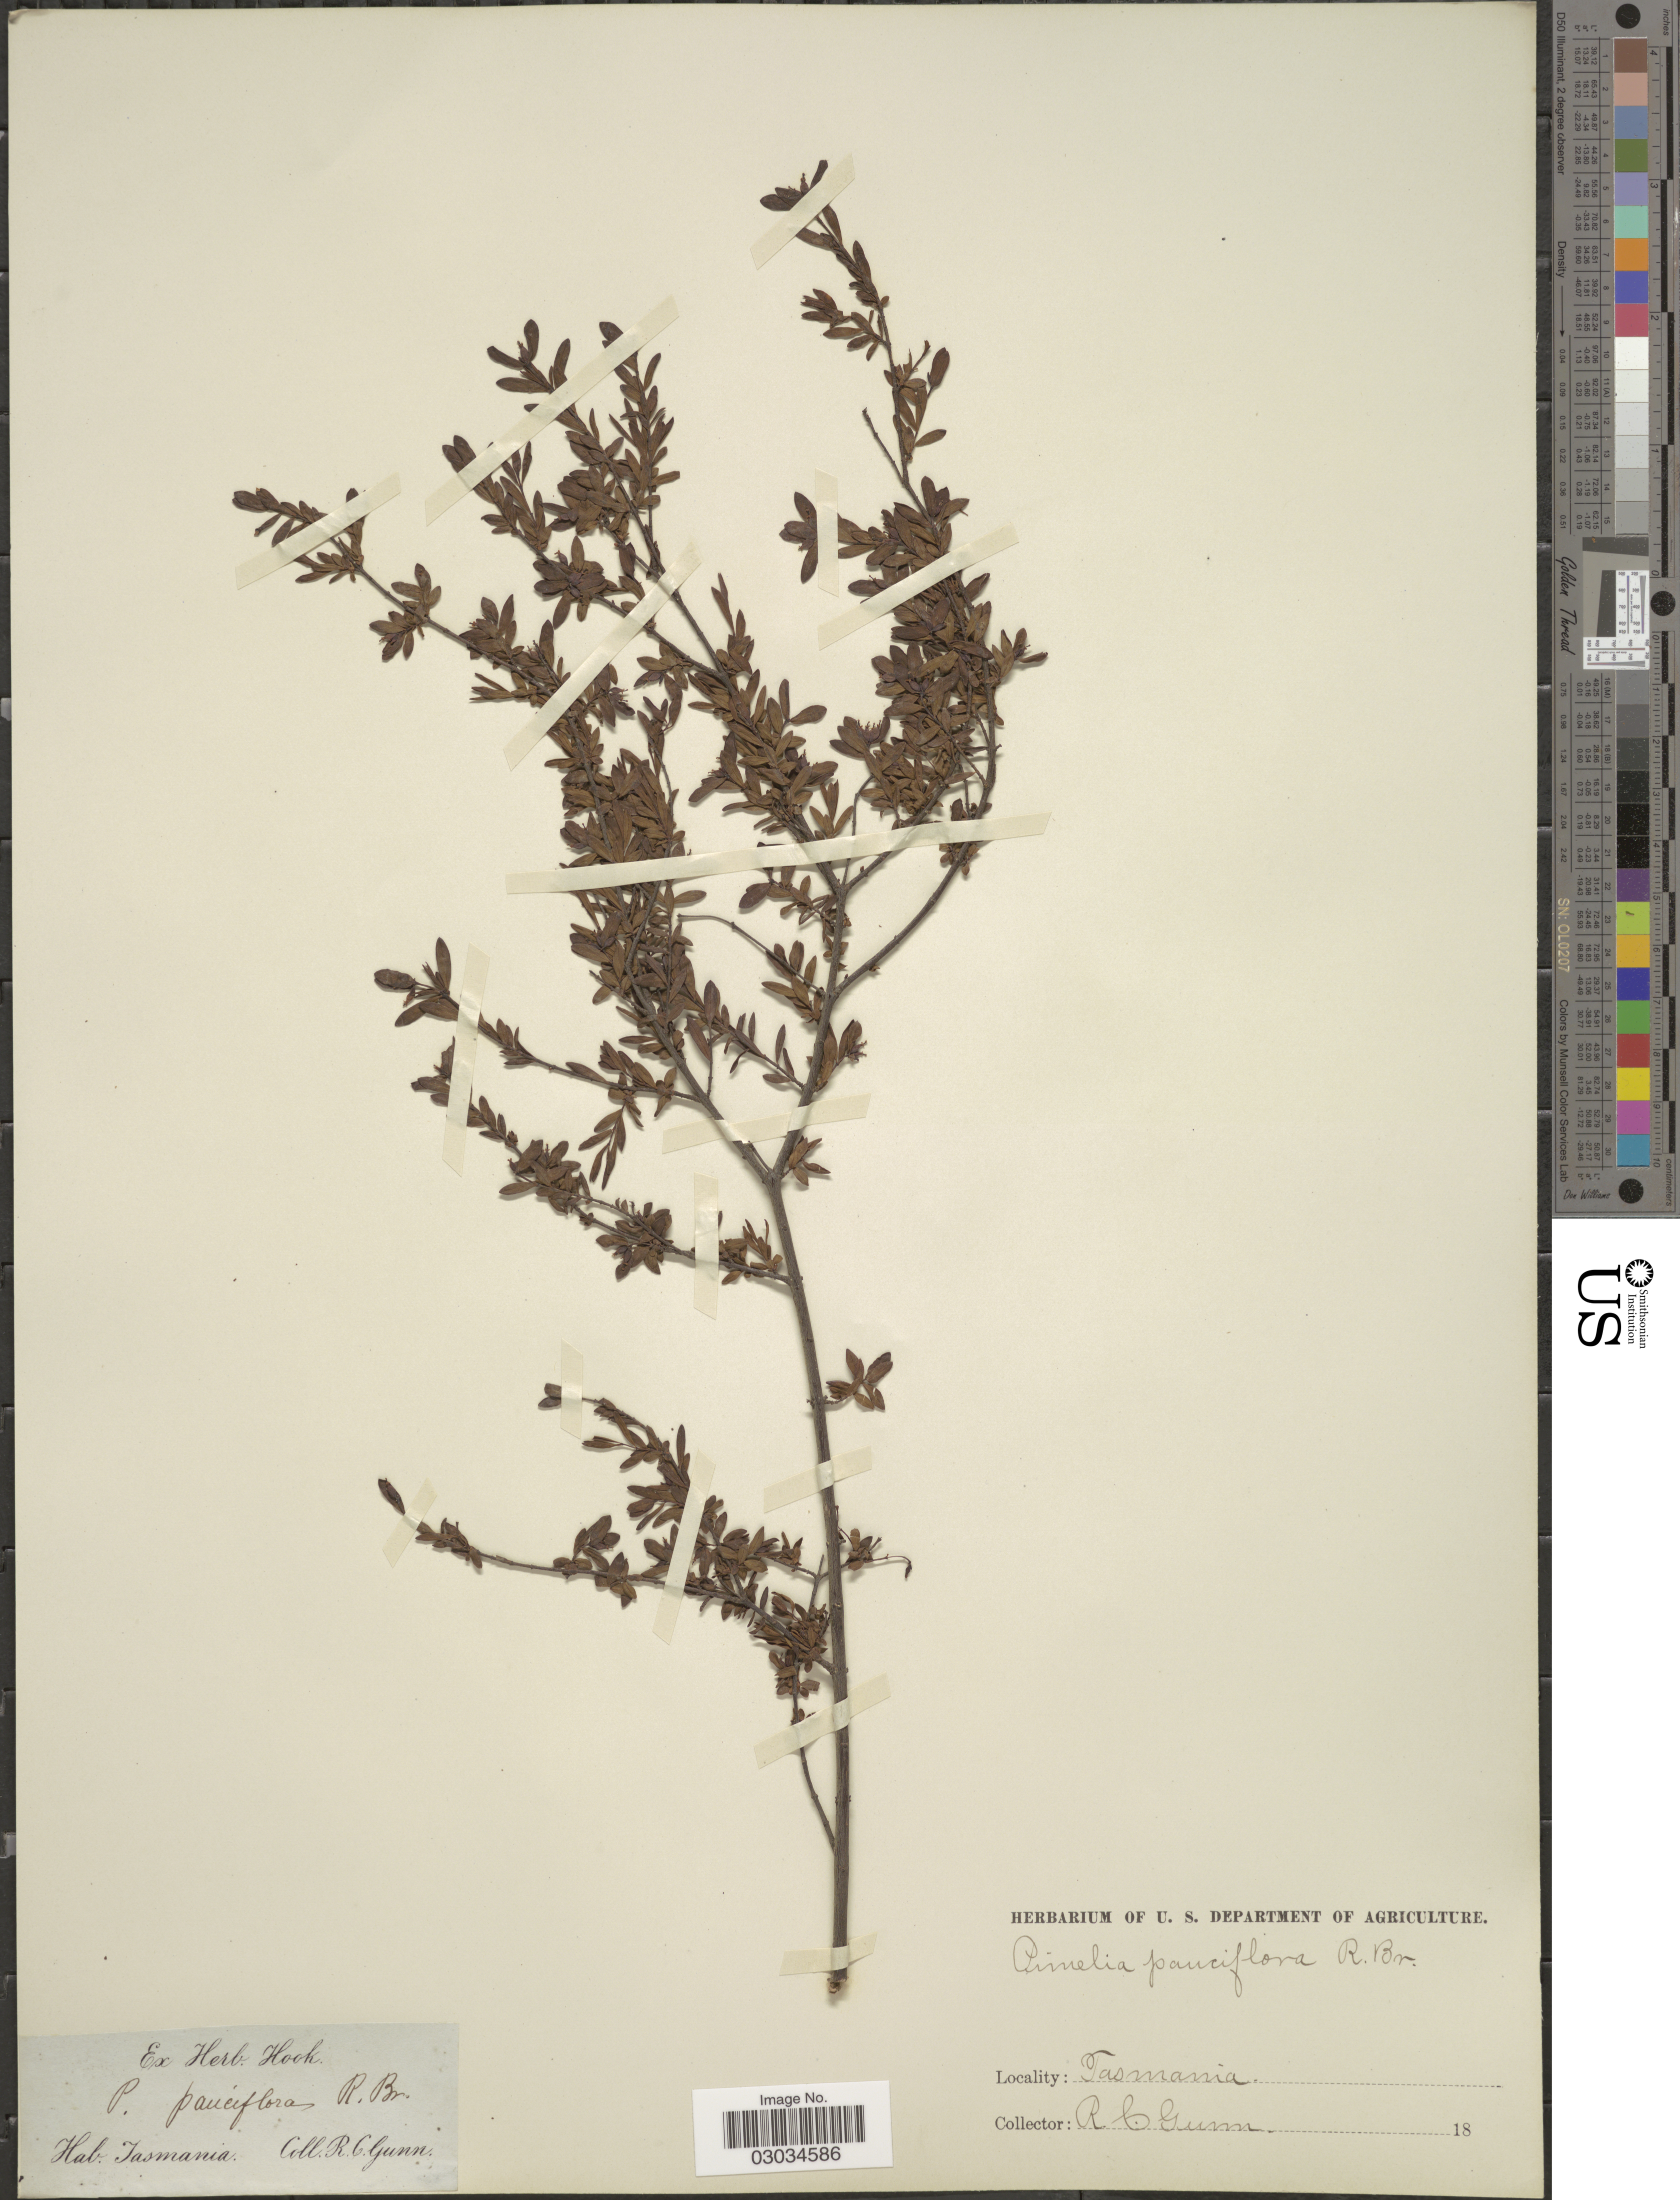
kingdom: Plantae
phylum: Tracheophyta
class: Magnoliopsida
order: Malvales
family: Thymelaeaceae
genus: Pimelea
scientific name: Pimelea pauciflora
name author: R. Br.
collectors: R. Gunn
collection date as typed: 18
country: Australia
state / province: Tasmania